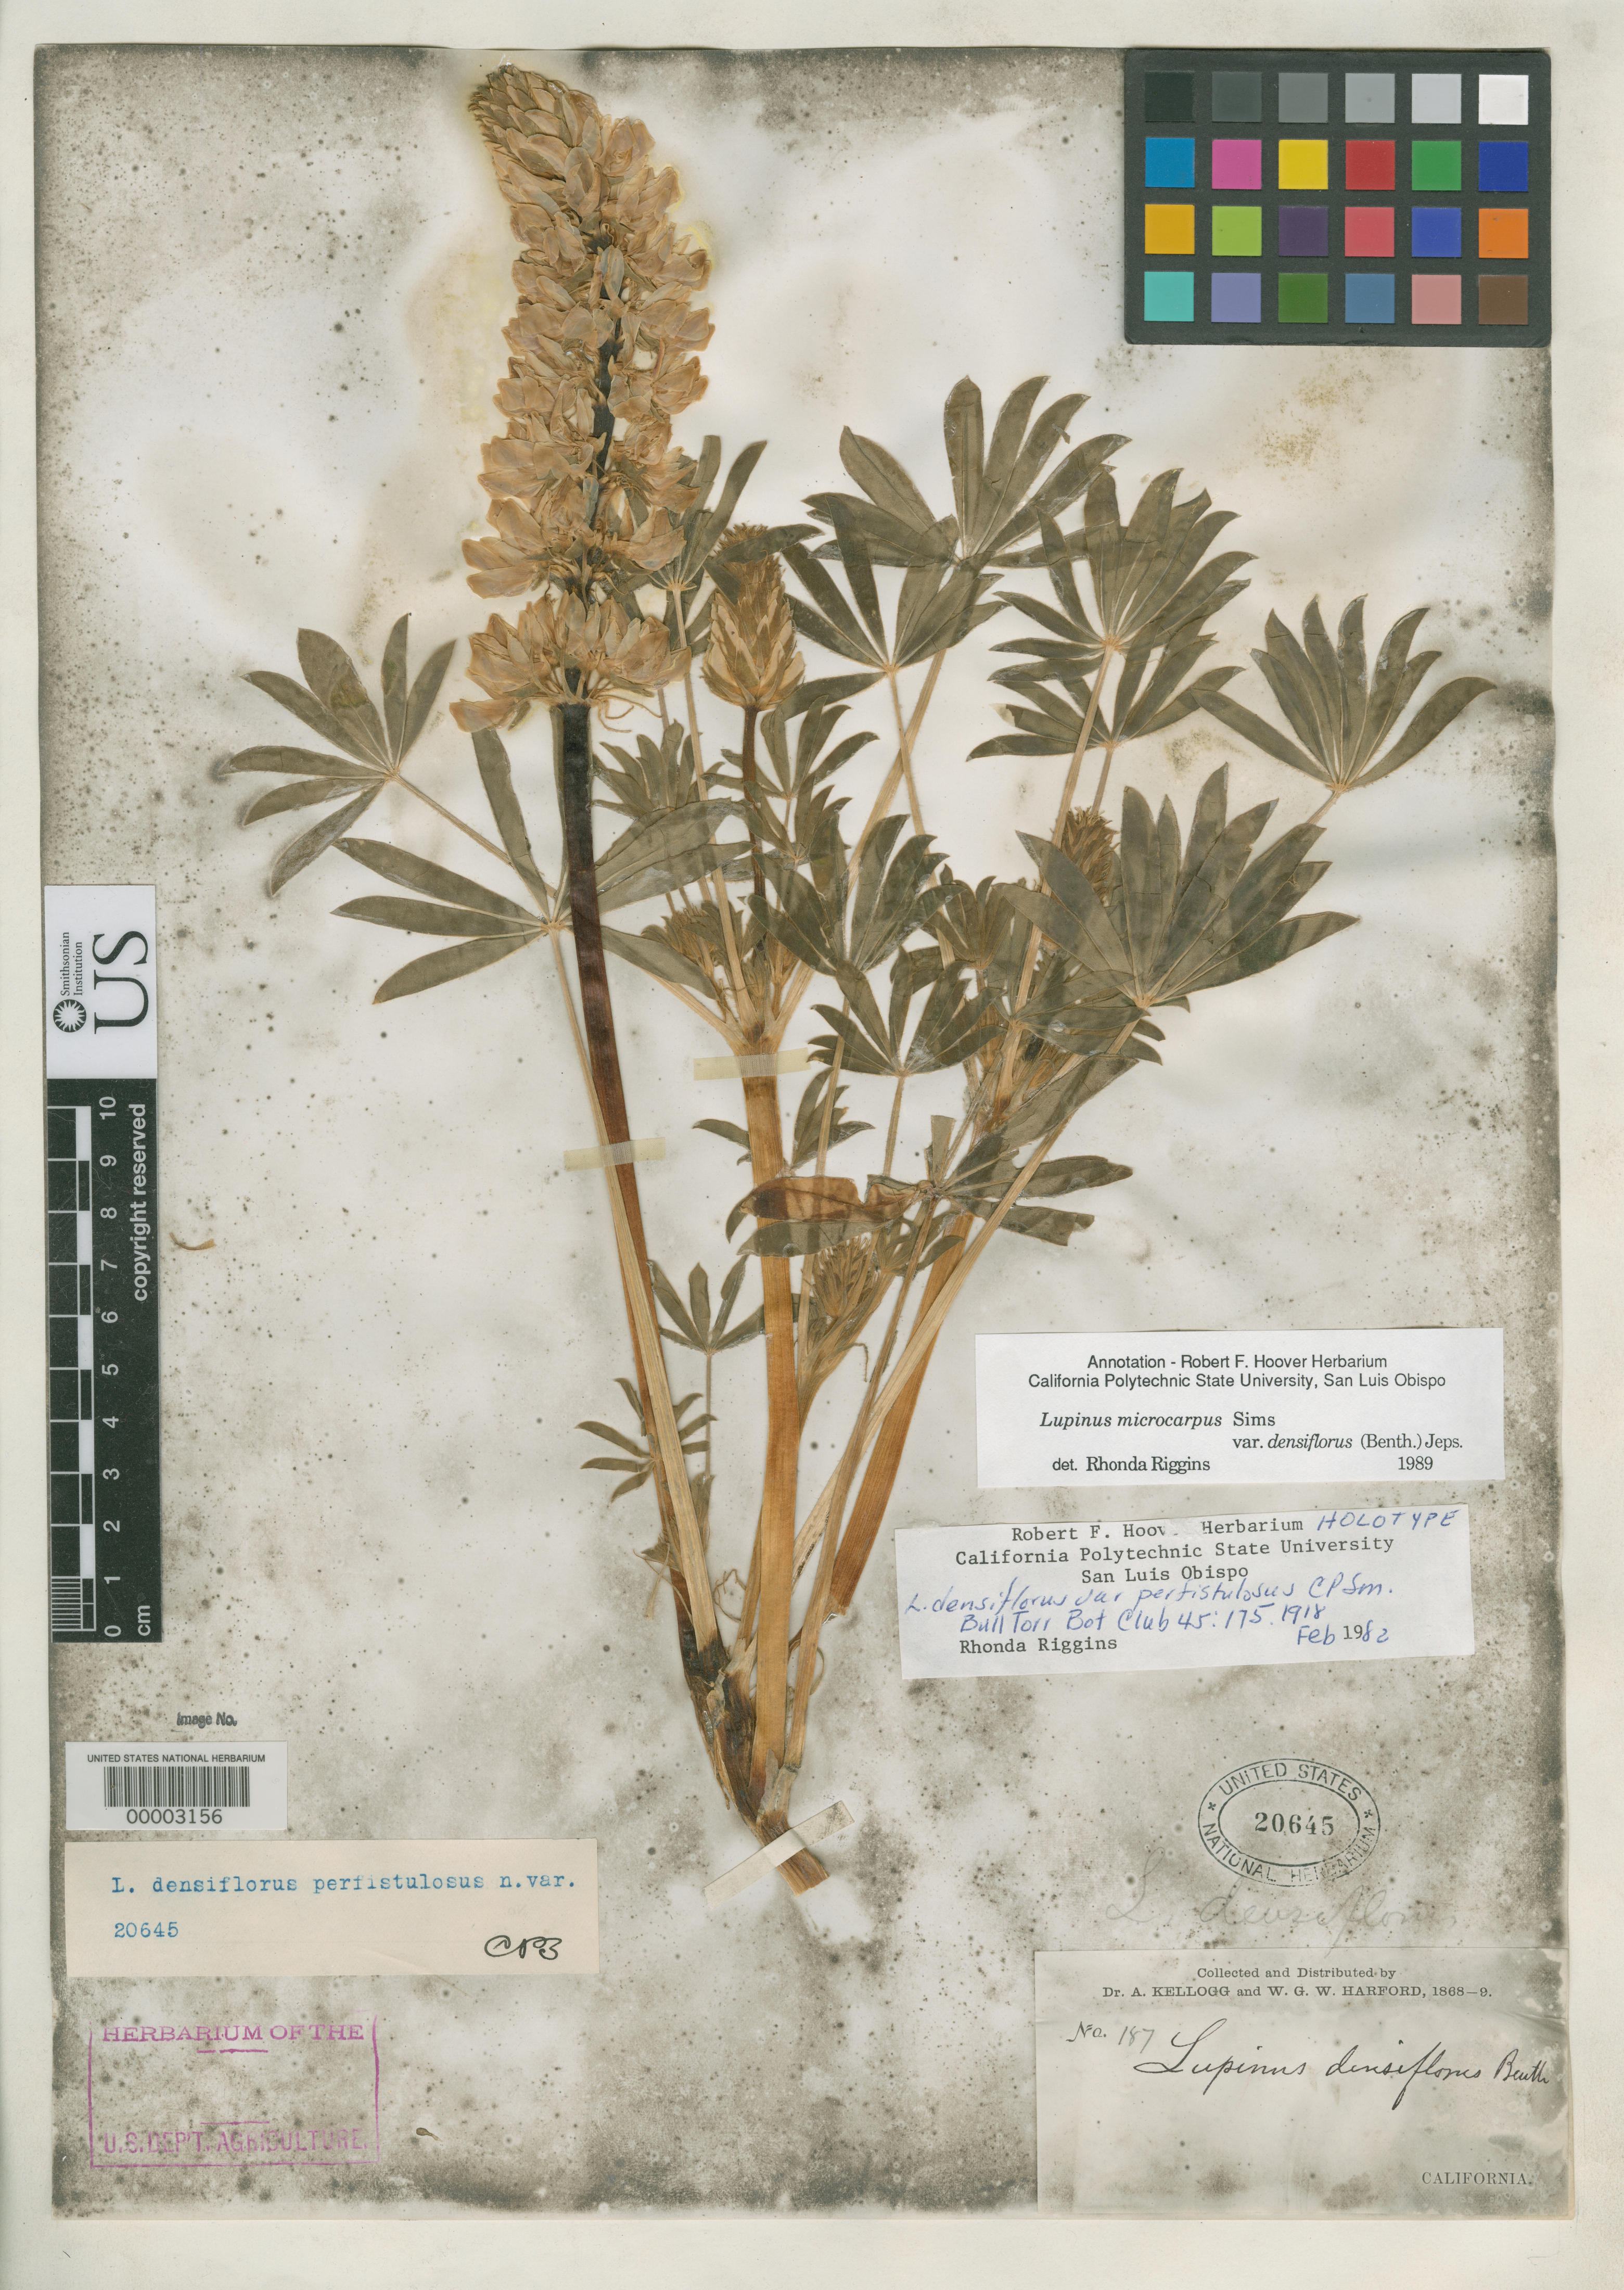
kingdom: Plantae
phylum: Tracheophyta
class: Magnoliopsida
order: Fabales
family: Fabaceae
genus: Lupinus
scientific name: Lupinus densiflorus var. perfistulosus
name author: C.P. Sm.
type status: Holotype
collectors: A. Kellogg & W. G. W. Harford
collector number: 187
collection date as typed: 1868 to -- --- 1869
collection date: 1868/1869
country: United States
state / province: California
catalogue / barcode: US 20645